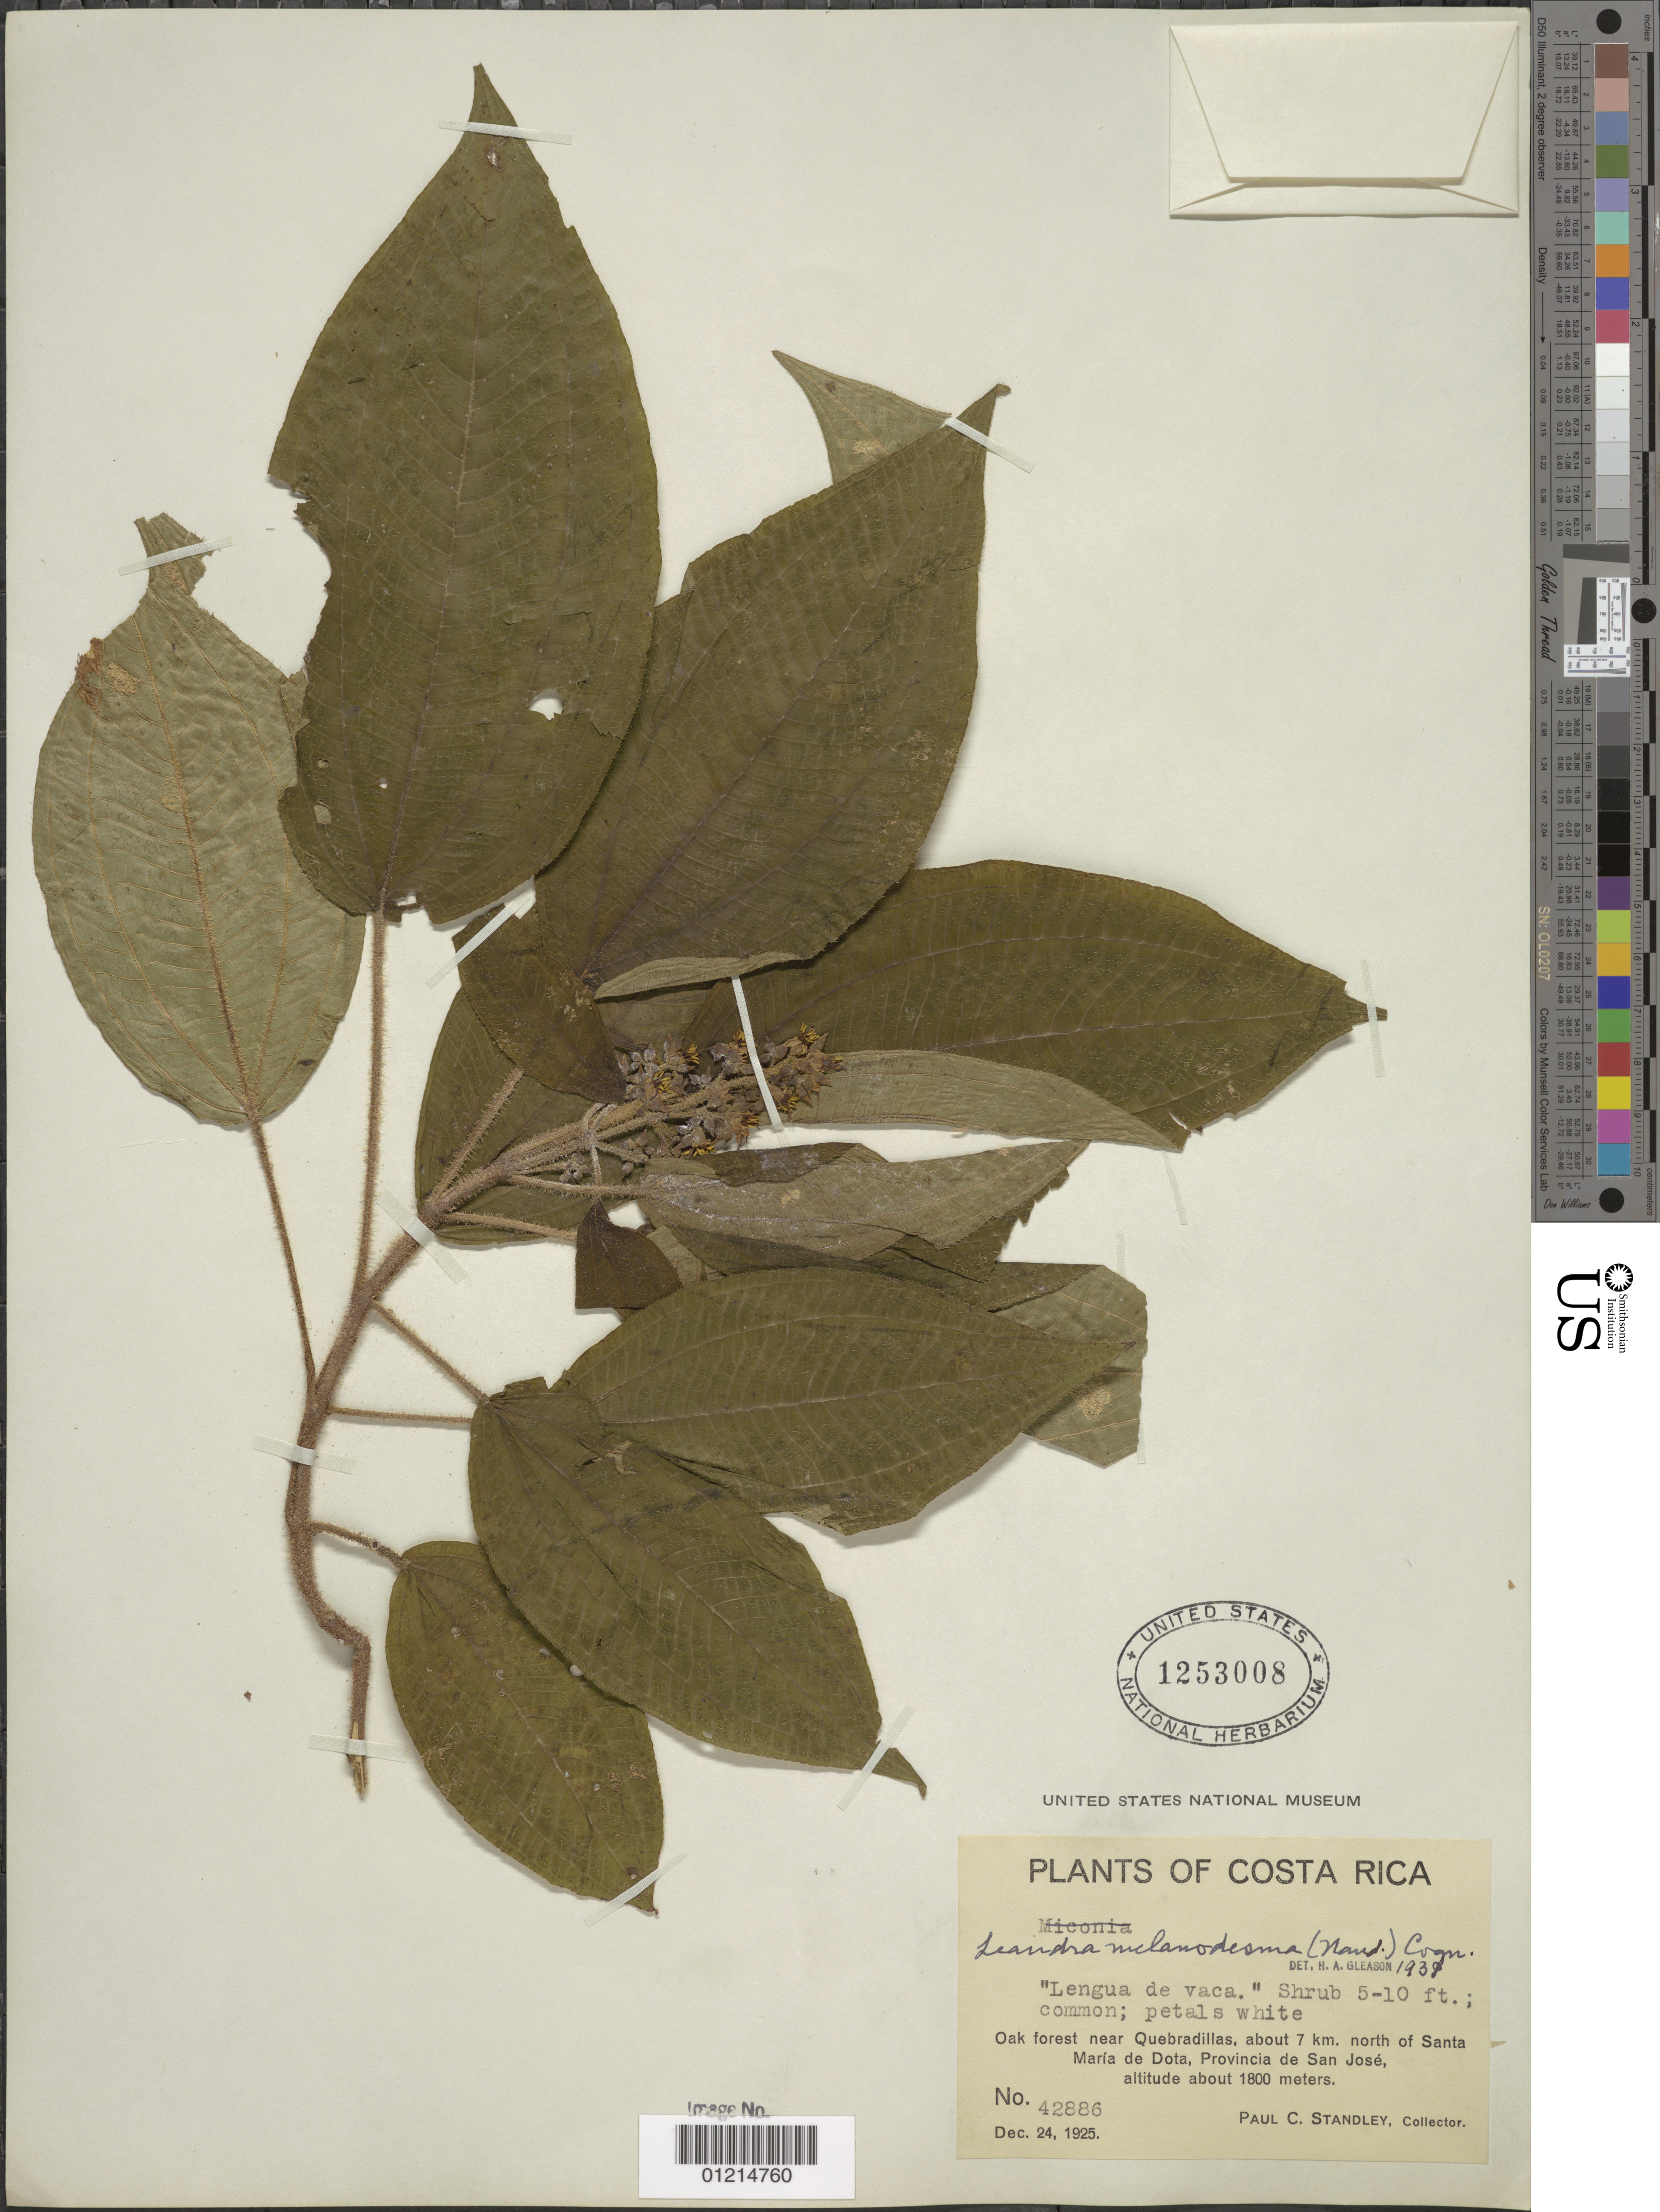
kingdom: Plantae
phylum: Tracheophyta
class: Magnoliopsida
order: Myrtales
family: Melastomataceae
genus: Leandra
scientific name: Leandra melanodesma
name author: (Naudin) Cogn.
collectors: P. C. Standley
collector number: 42886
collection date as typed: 24 Dec 1925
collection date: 1925-12-24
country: Costa Rica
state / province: San José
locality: oak forest near Quebradillas, about 7 km. north of Santa María de Dota.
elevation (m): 1800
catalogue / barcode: US 1253008